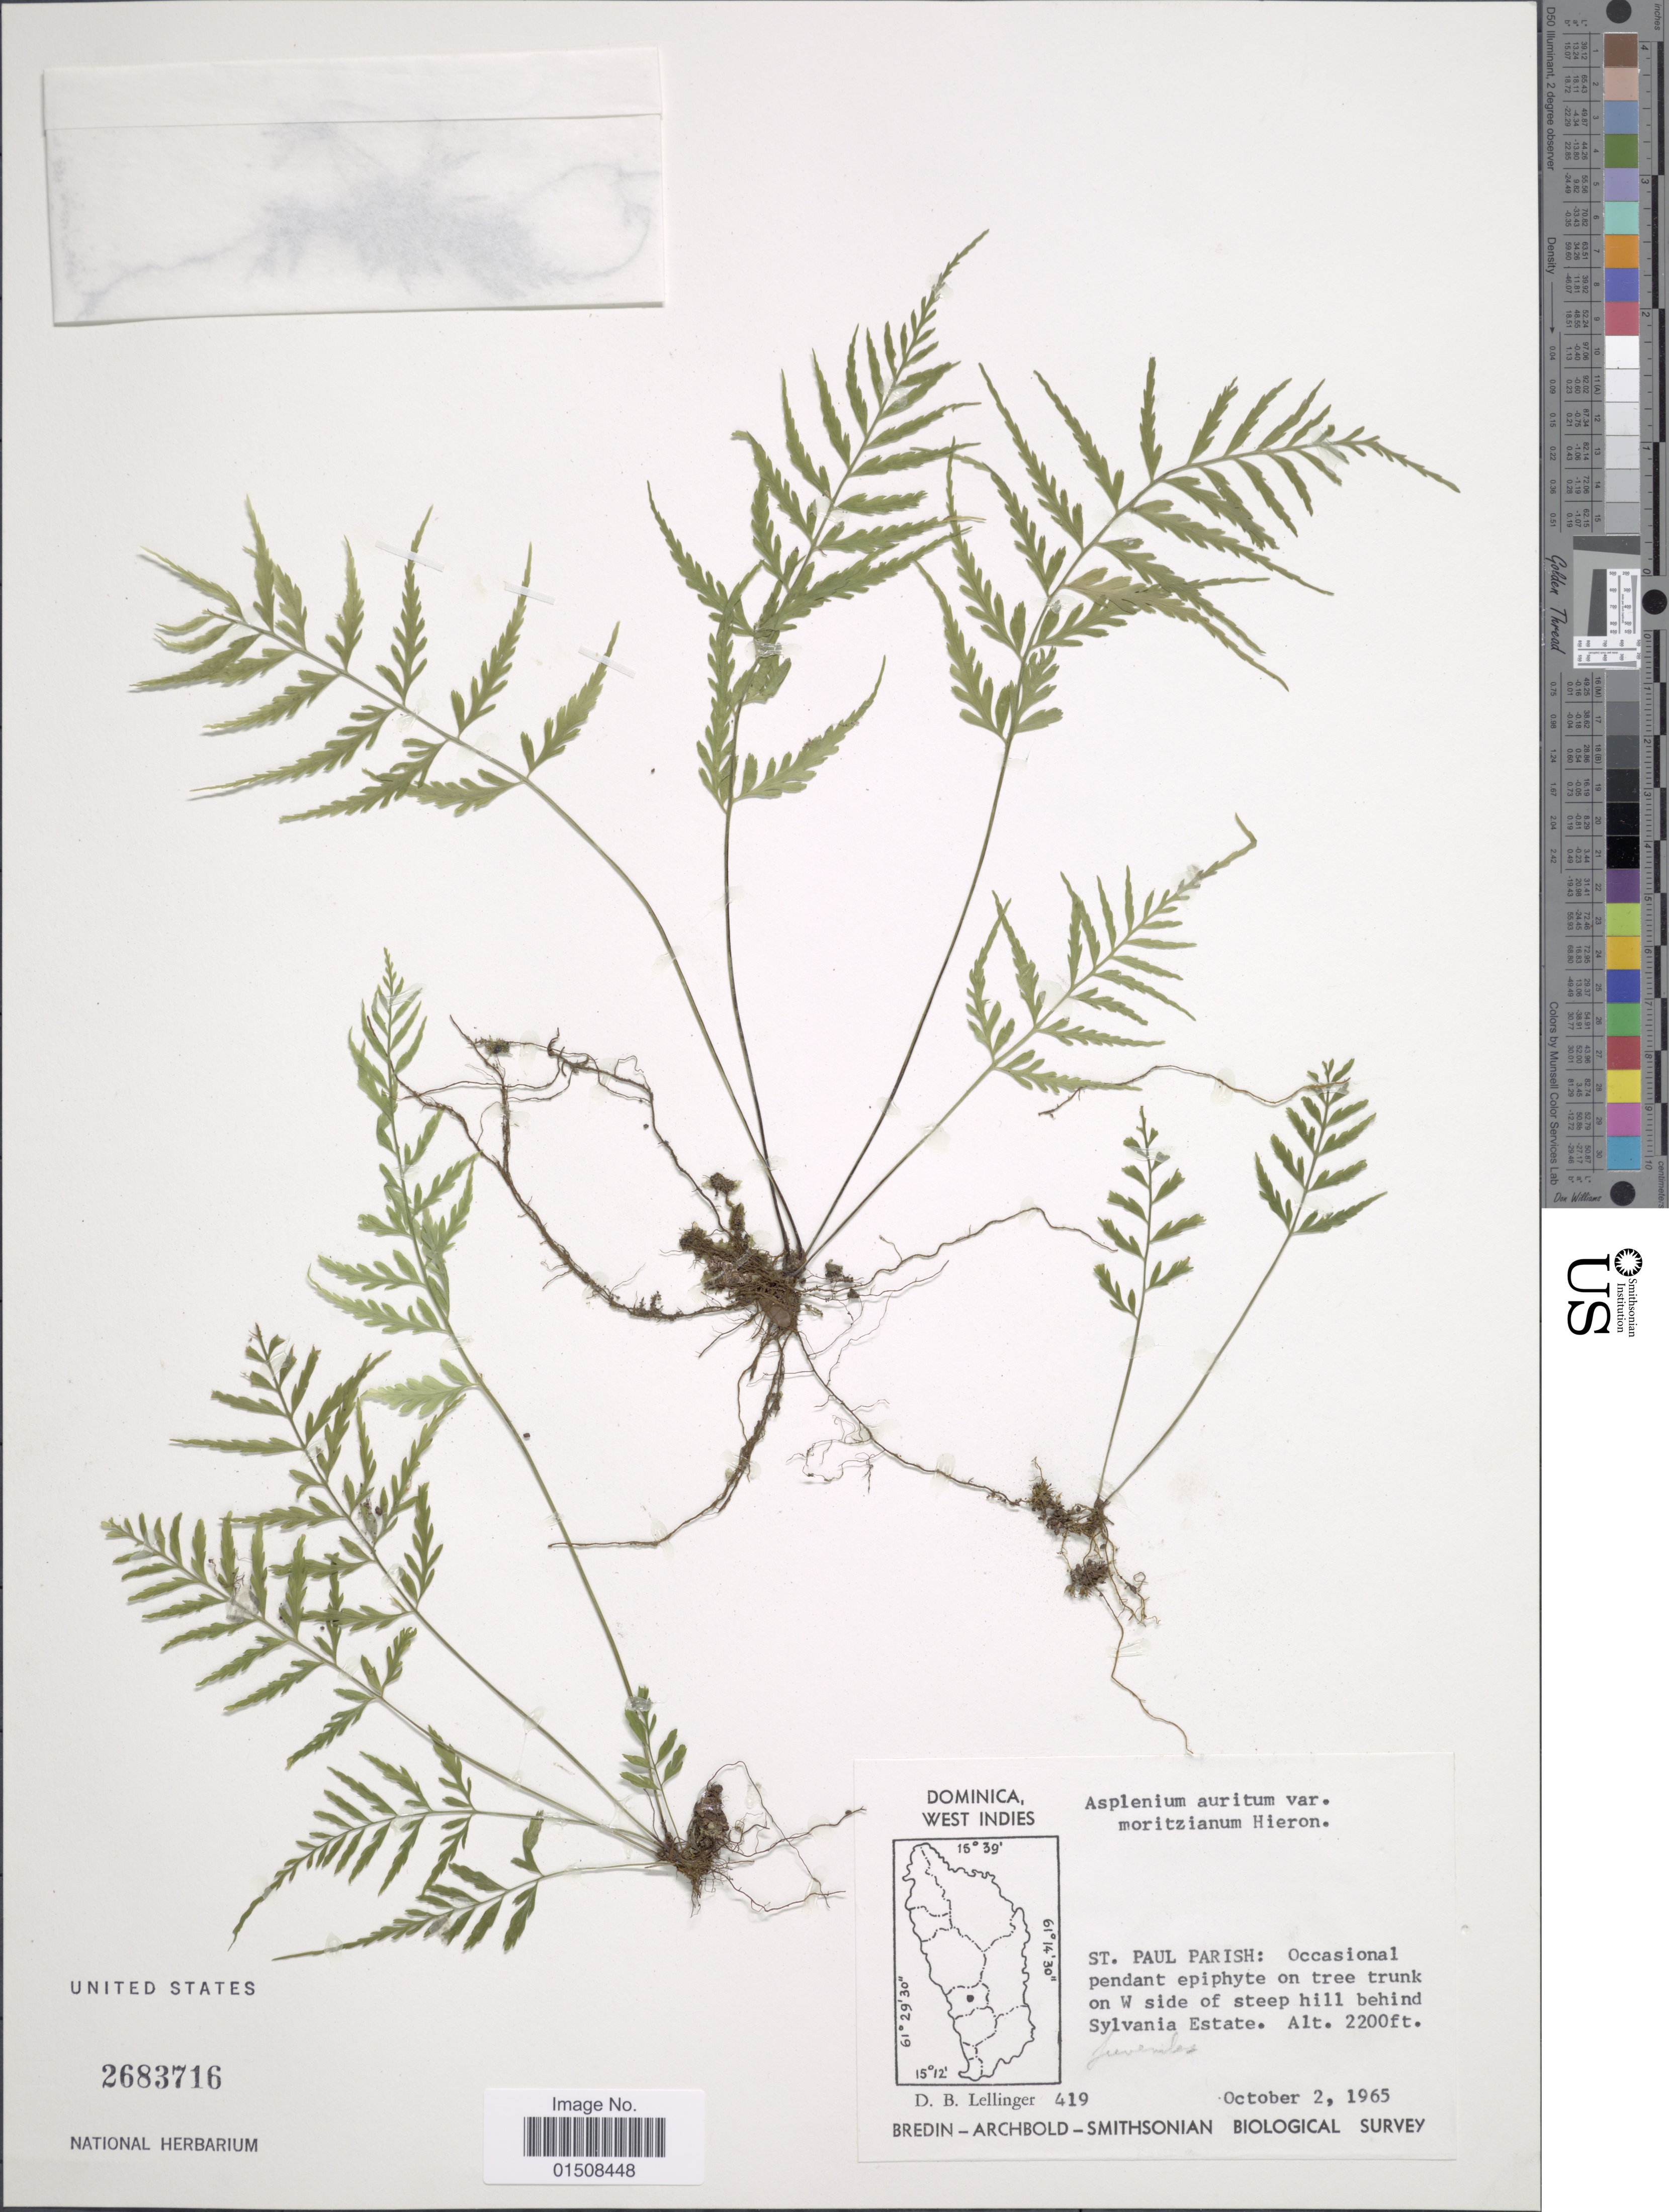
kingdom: Plantae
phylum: Tracheophyta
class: Polypodiopsida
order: Polypodiales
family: Aspleniaceae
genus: Asplenium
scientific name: Asplenium auritum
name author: Sw.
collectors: D. B. Lellinger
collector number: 419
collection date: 1965-10-02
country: Dominica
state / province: St. Paul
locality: On W side of steep hill behind Sylvania Estate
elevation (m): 671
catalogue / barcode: US 2683716